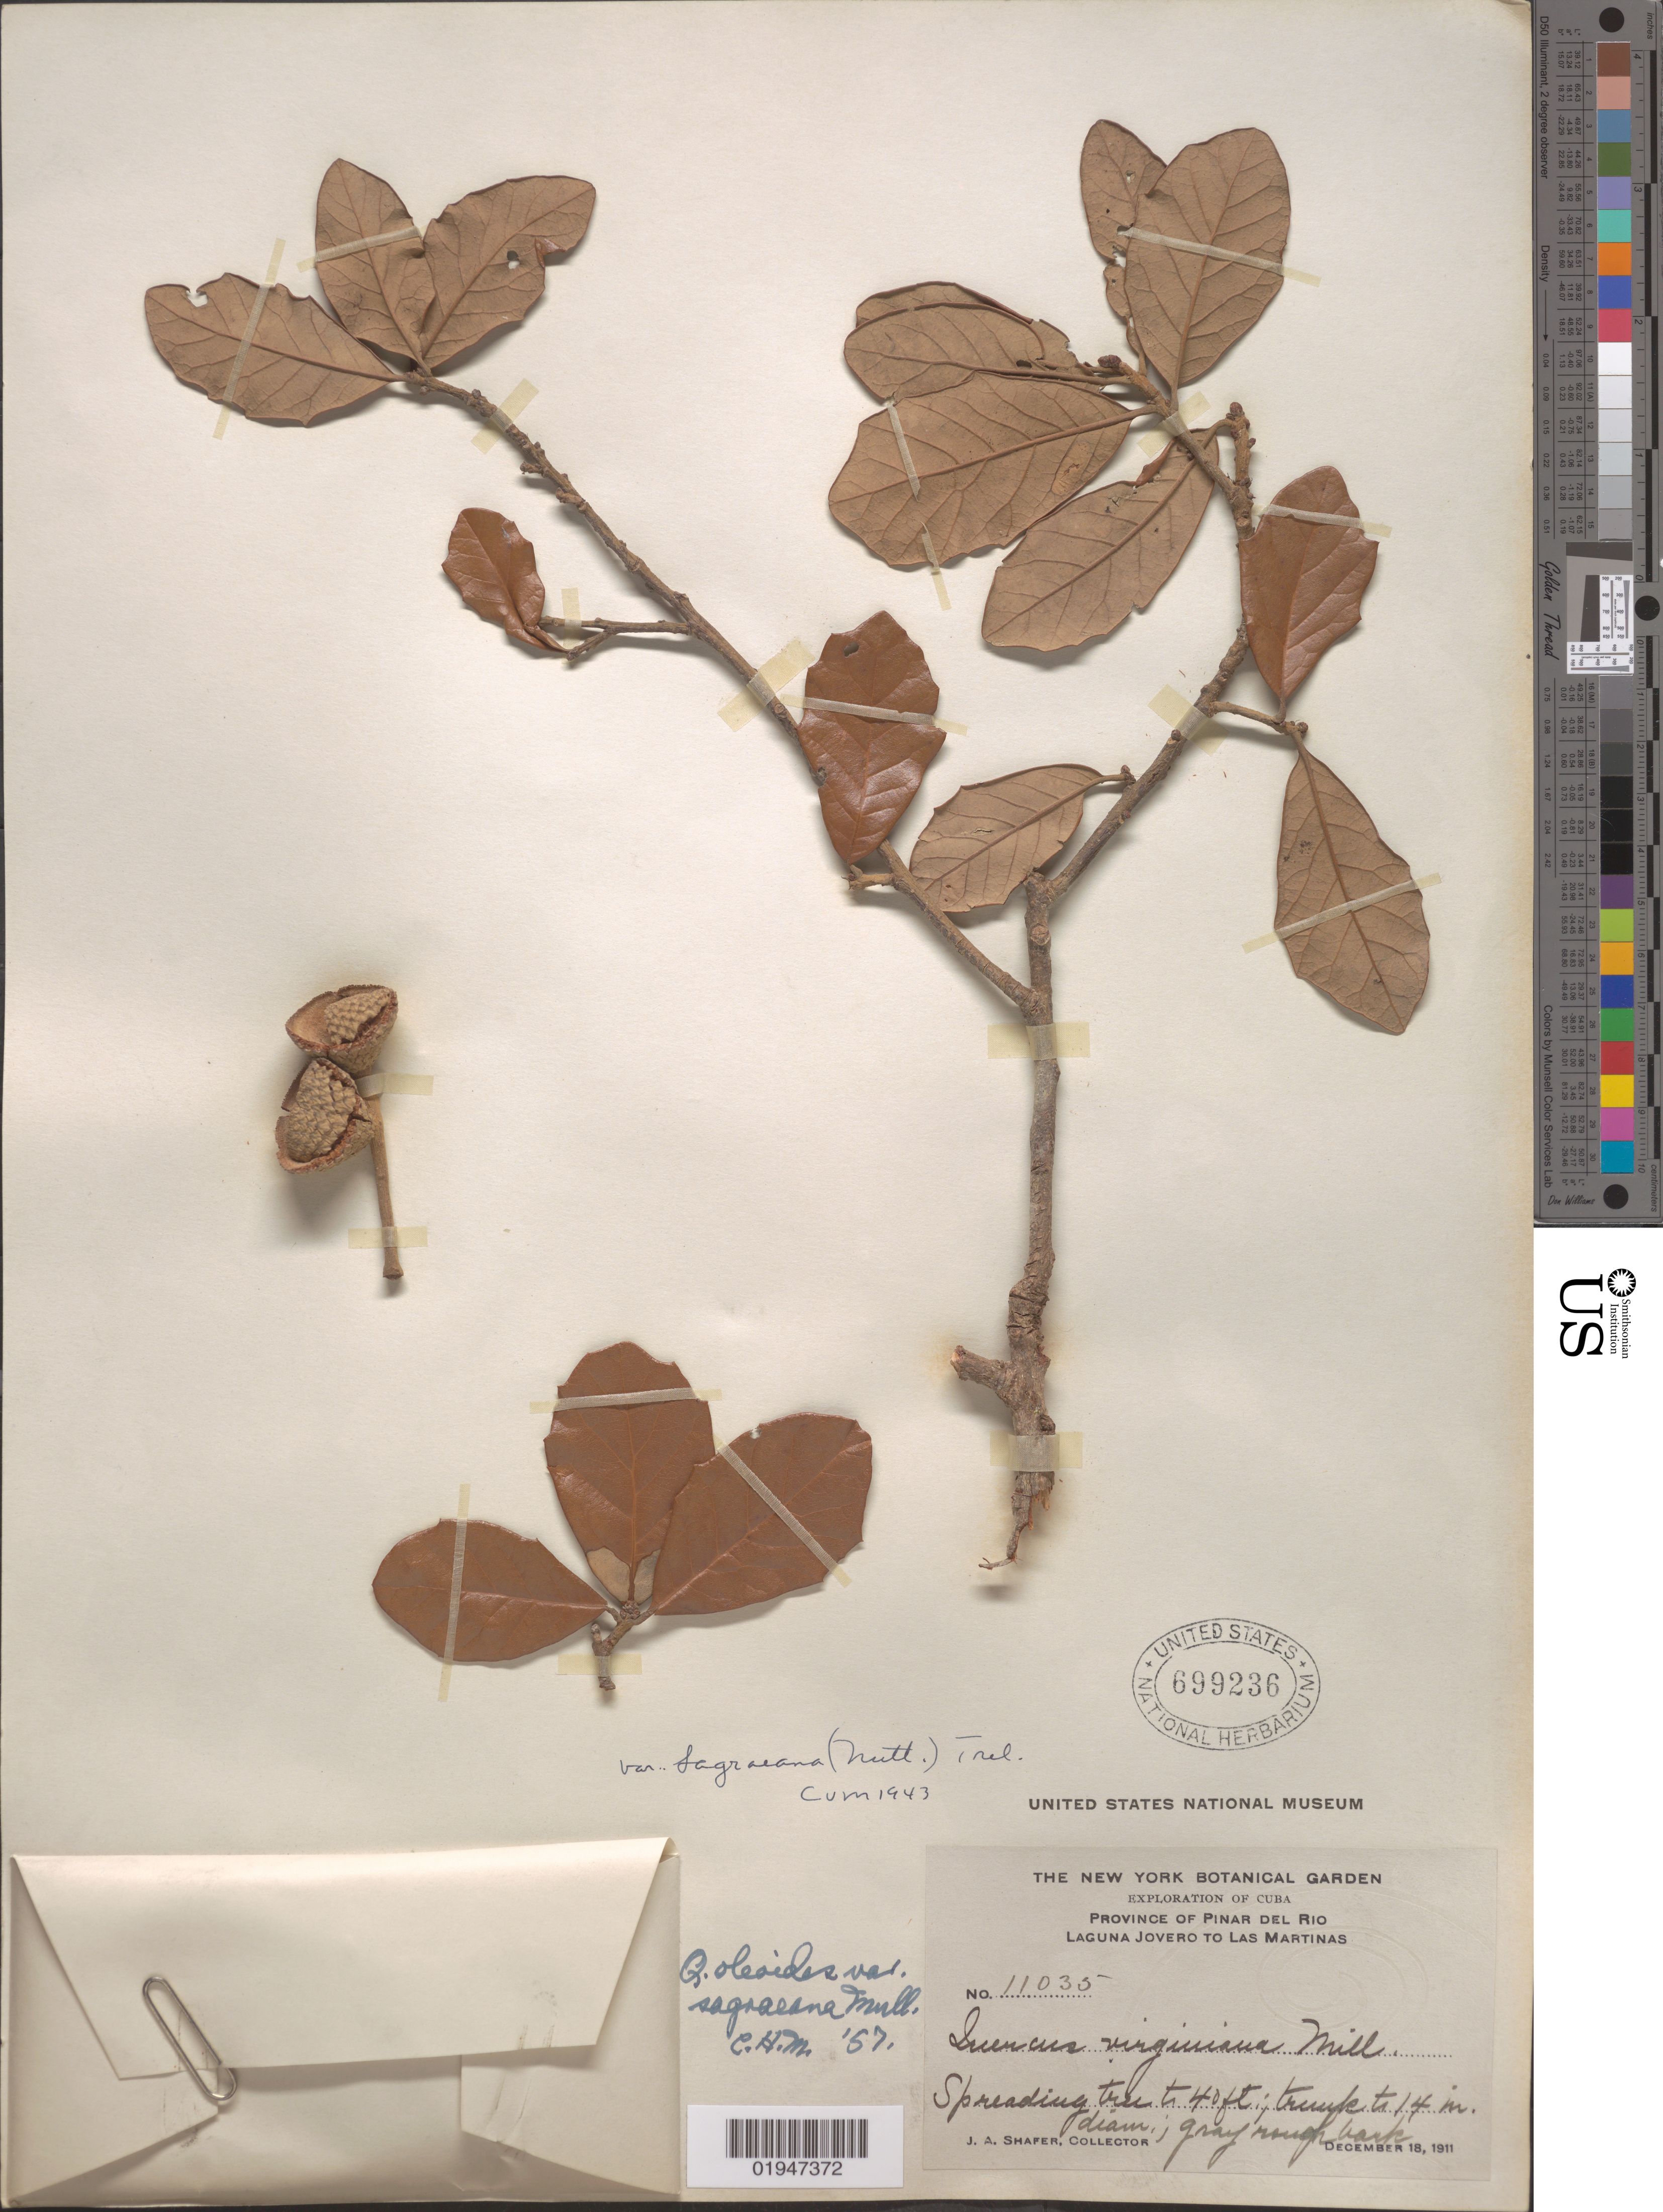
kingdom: Plantae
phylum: Tracheophyta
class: Magnoliopsida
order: Fagales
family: Fagaceae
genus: Quercus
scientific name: Quercus oleoides var. sagraeana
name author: Schltdl. & Cham.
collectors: J. A. Shafer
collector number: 11035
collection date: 1911-12-18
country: Cuba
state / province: Pinar del Rio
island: Cuba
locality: Laguna Jovero to Las Martinas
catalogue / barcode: US 699236